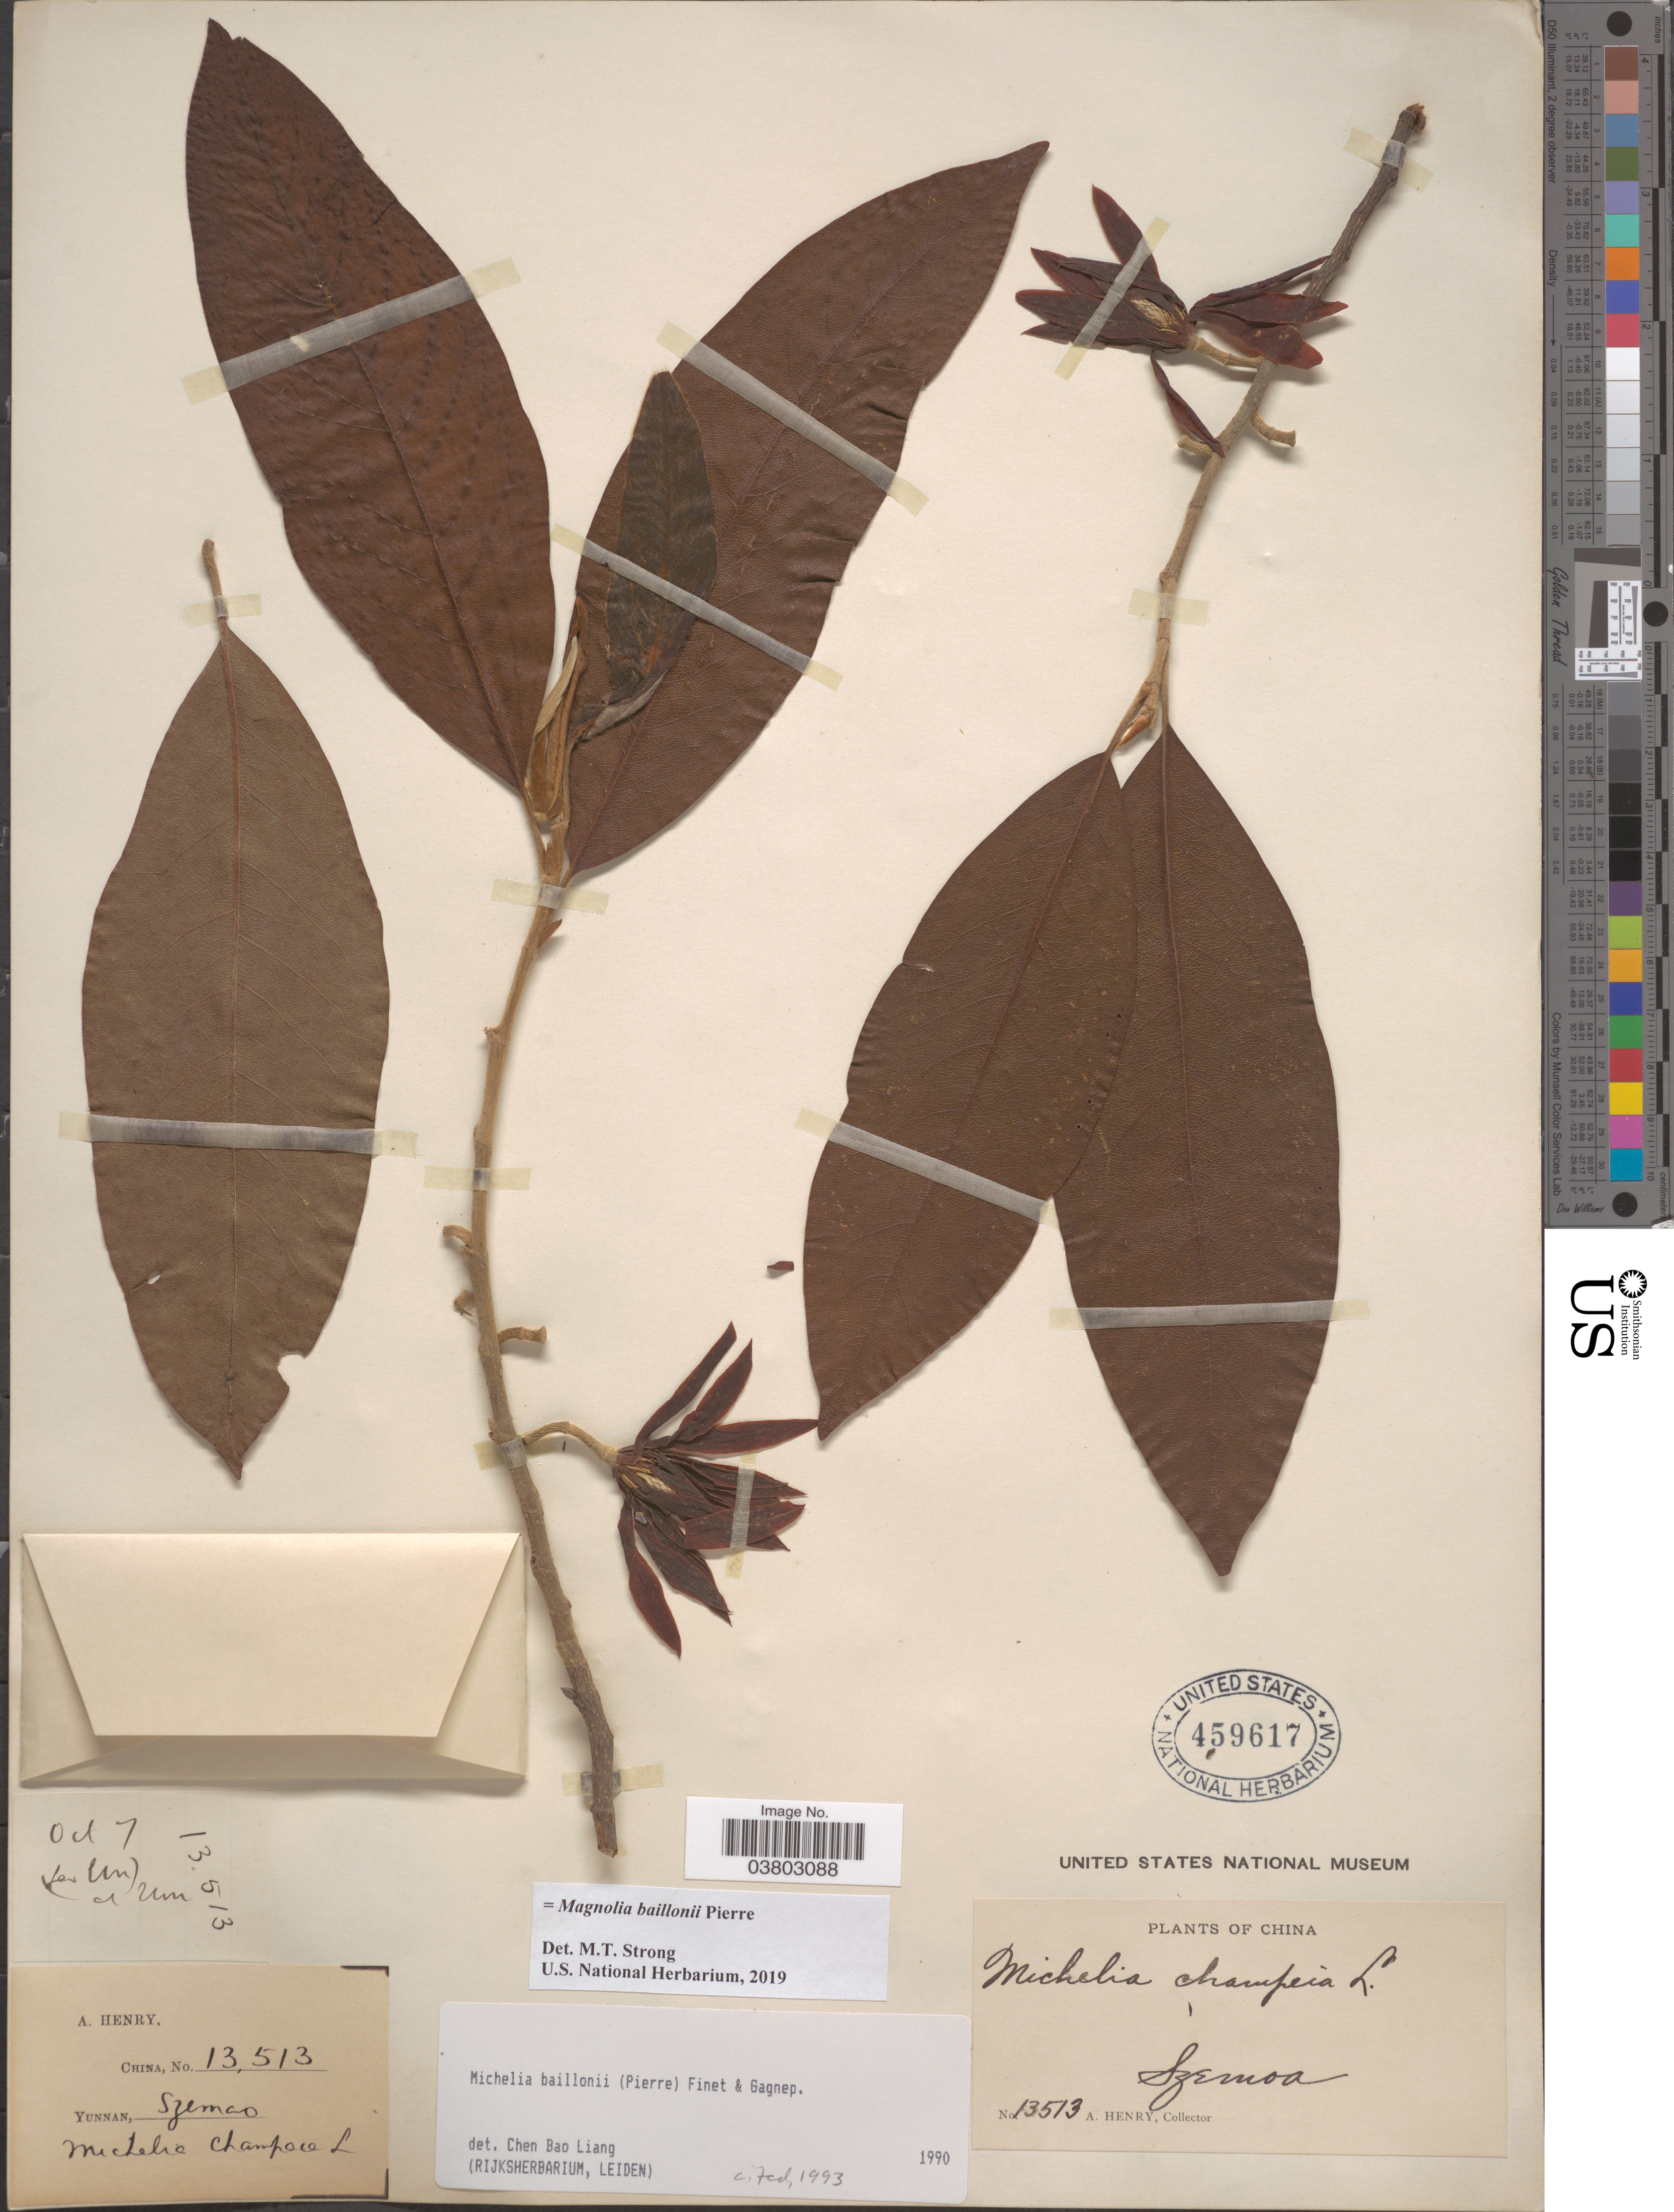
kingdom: Plantae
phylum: Tracheophyta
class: Magnoliopsida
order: Magnoliales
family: Magnoliaceae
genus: Magnolia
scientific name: Magnolia baillonii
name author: Pierre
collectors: A. Henry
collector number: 13513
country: China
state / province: Yunnan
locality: Szemoa.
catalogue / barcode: US 459617